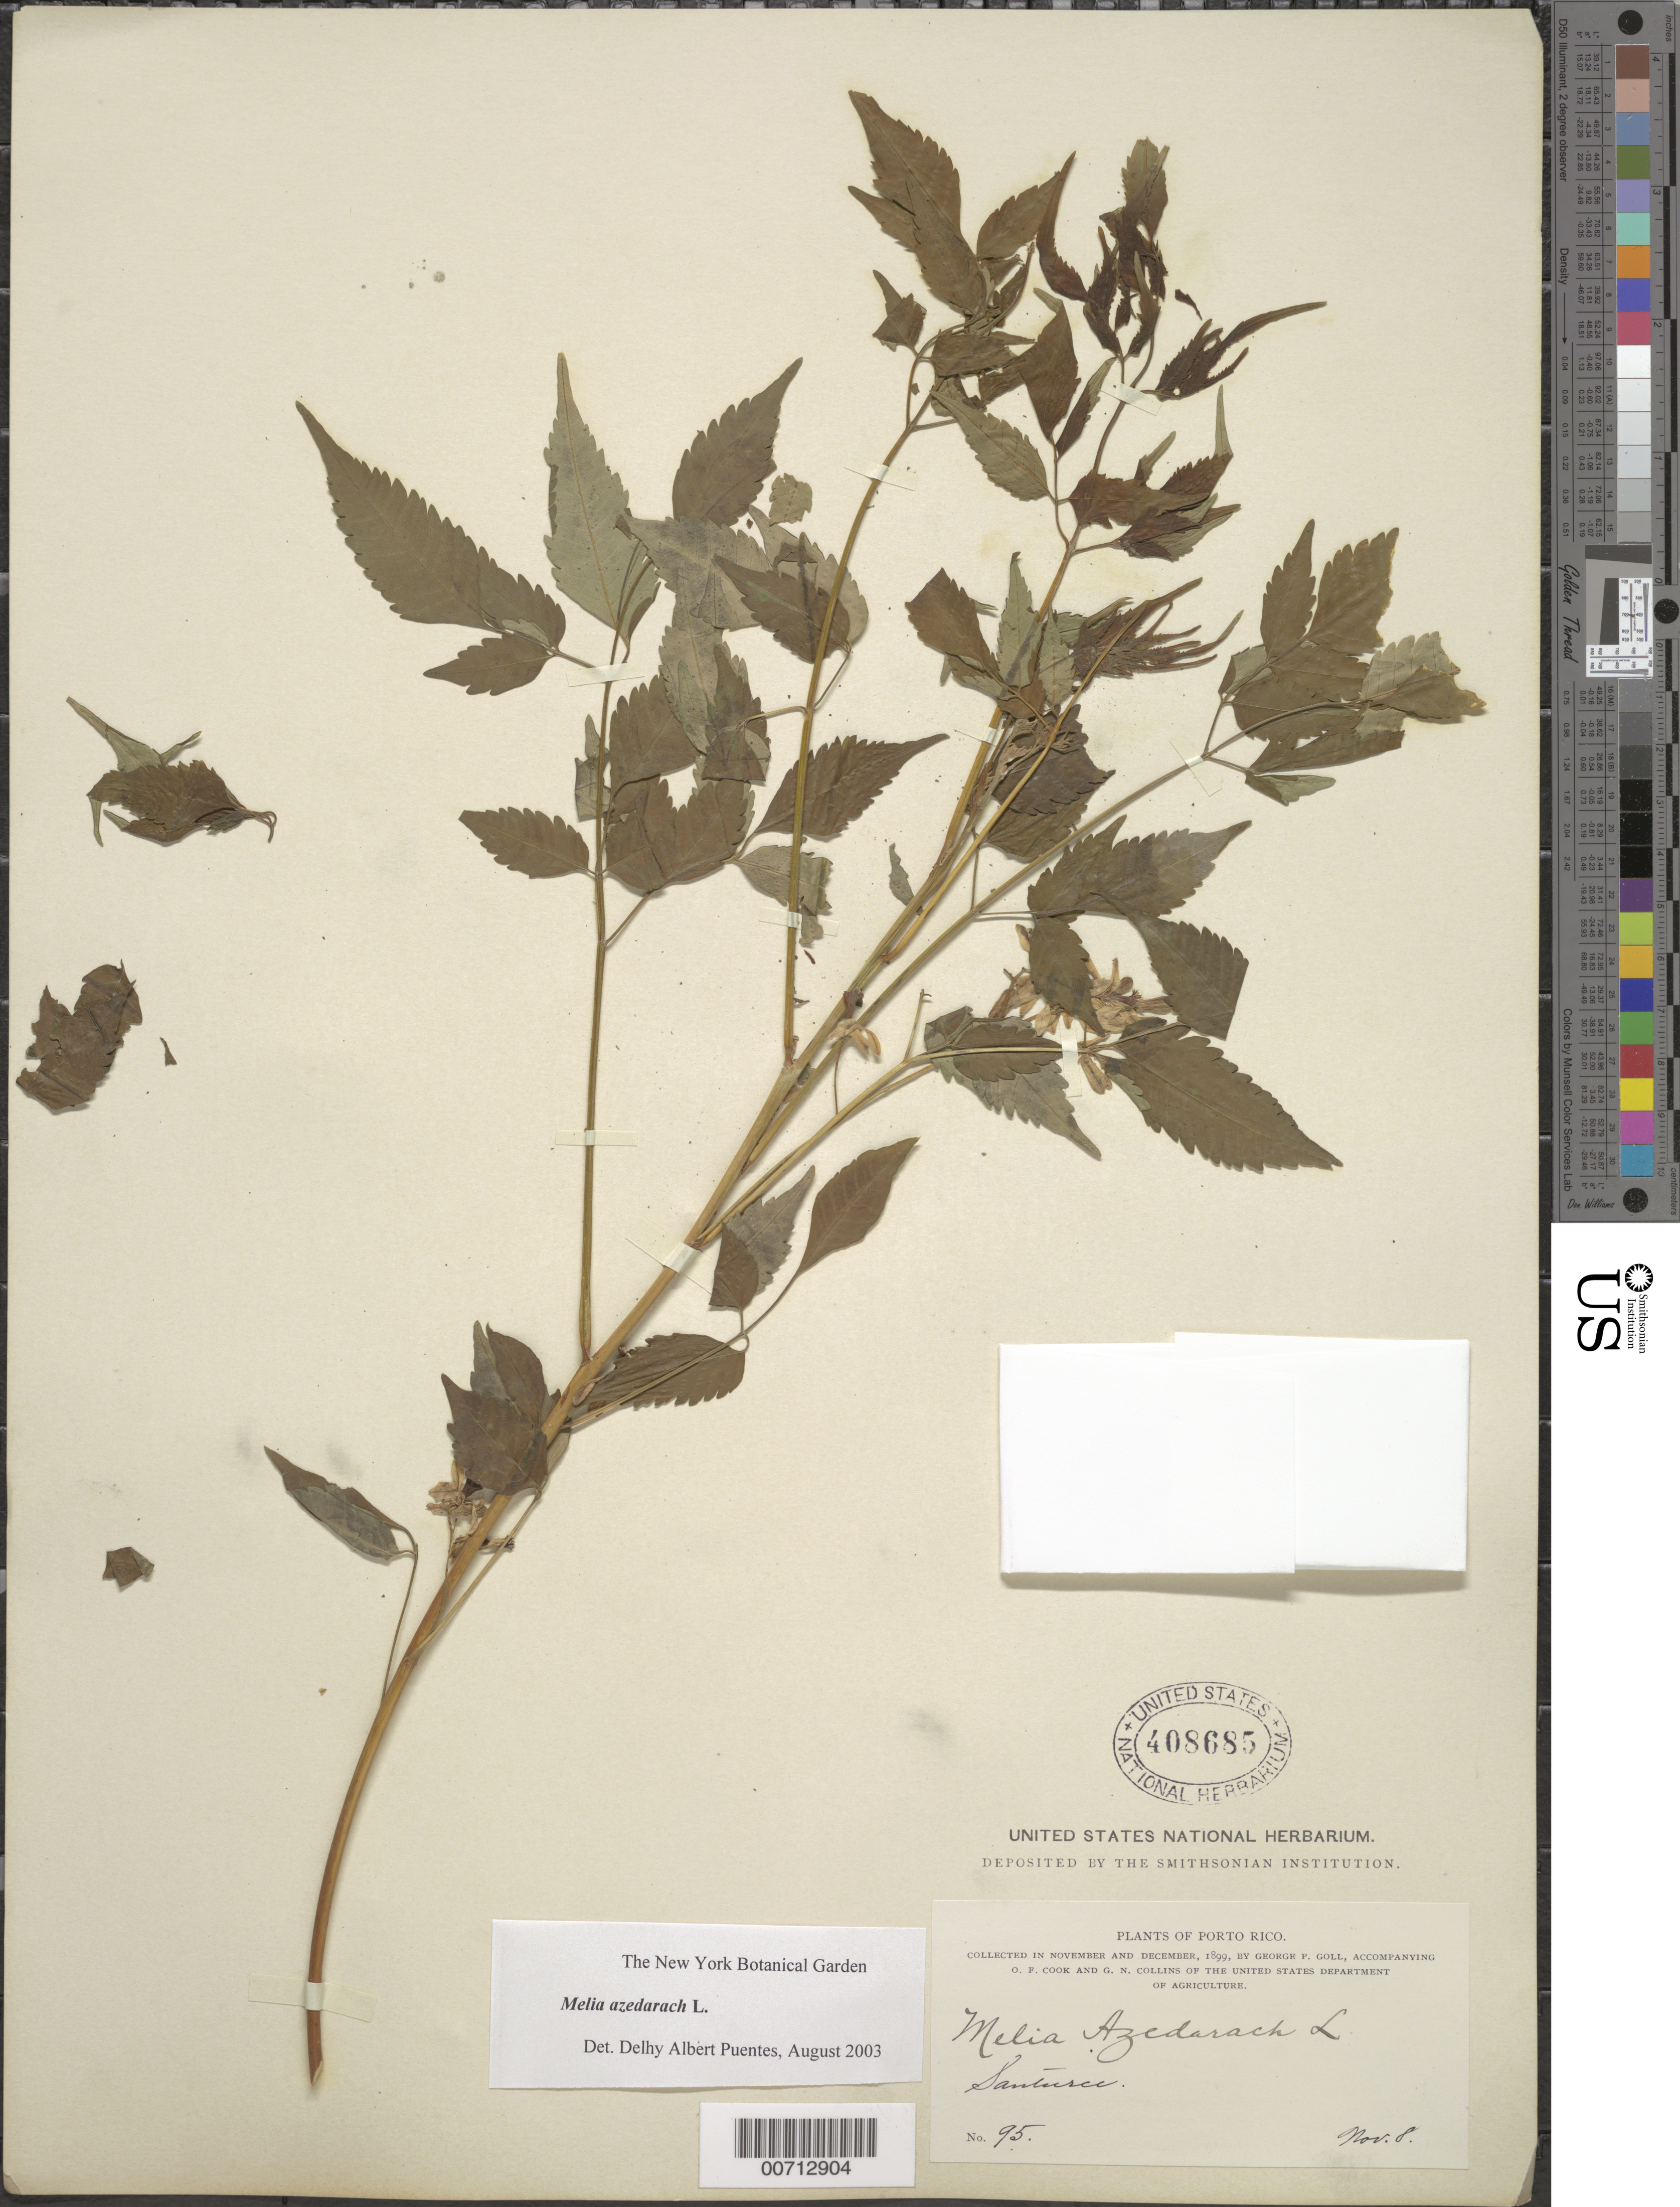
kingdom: Plantae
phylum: Tracheophyta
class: Magnoliopsida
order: Sapindales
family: Meliaceae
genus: Melia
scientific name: Melia azedarach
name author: L.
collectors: G. Goll, O. F. Cook & G. Collins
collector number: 95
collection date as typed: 08 Nov 1899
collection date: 1899-11-08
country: Puerto Rico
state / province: Santurce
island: Greater Antilles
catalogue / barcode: US 408685